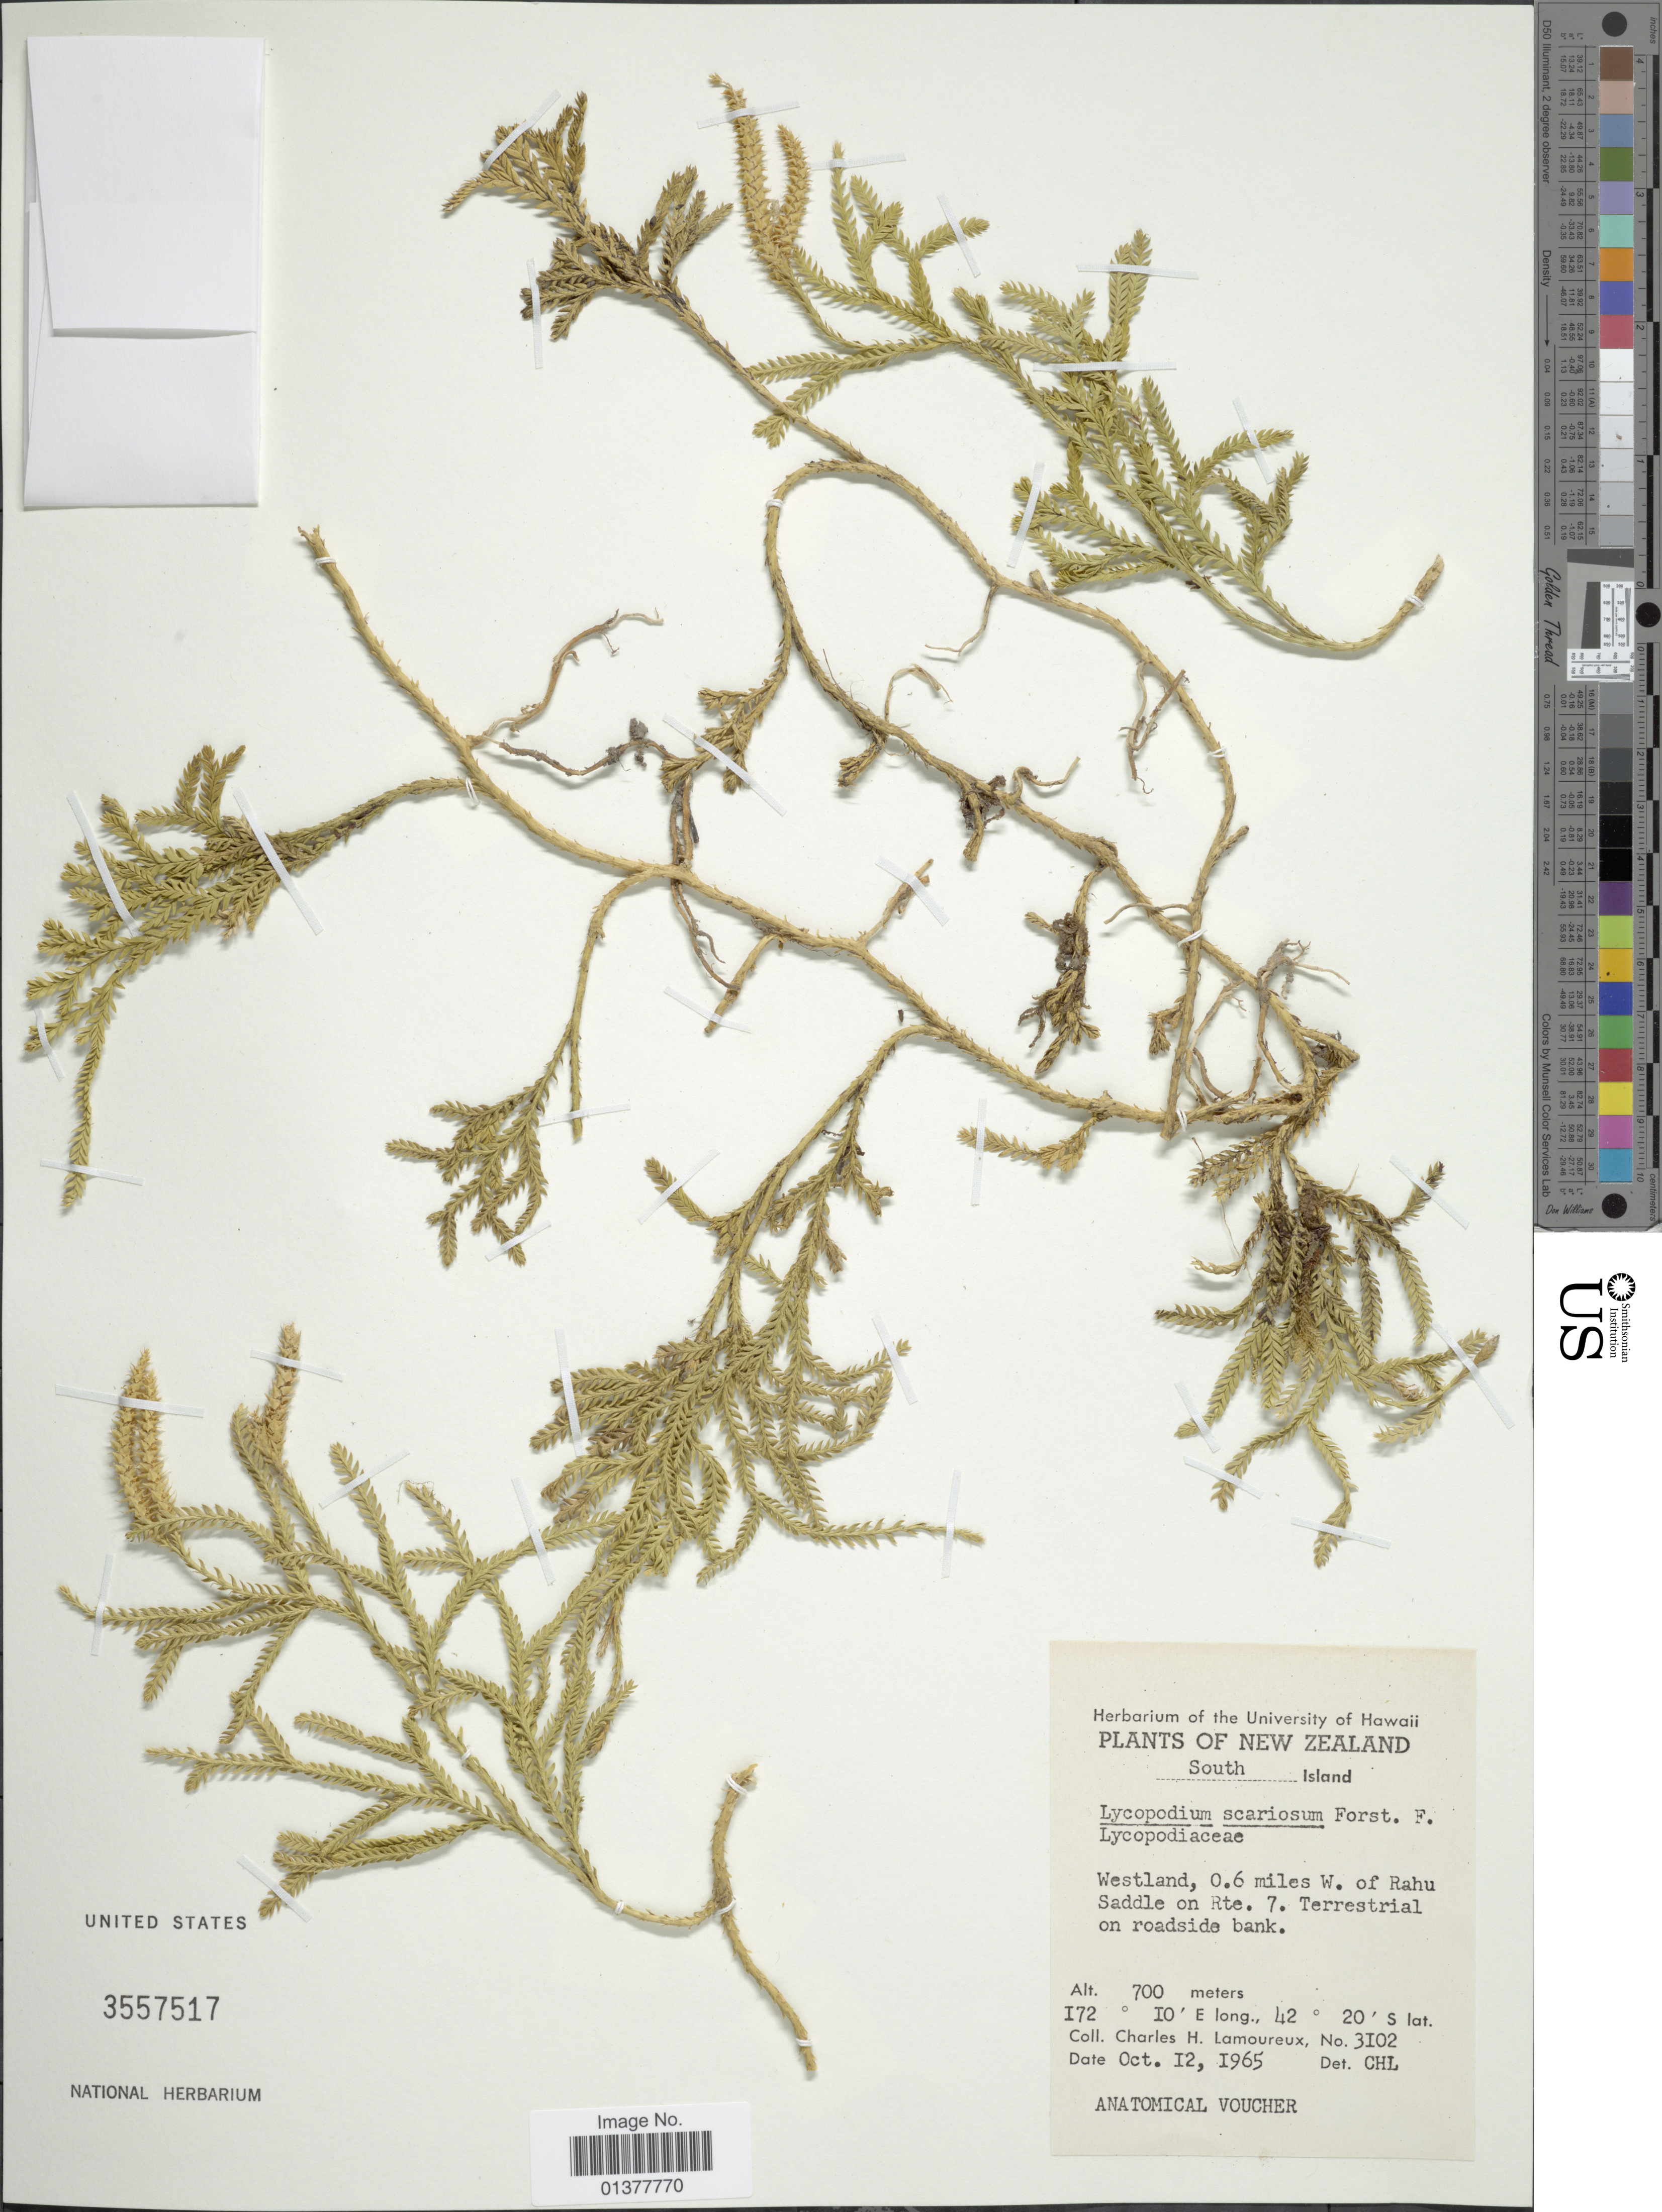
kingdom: Plantae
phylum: Tracheophyta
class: Lycopodiopsida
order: Lycopodiales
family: Lycopodiaceae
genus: Diphasium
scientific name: Diphasium scariosum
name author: (G. Forst.) Rothm.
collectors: C. H. Lamoureux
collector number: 3102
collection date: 1965-10-12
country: New Zealand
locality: South Island, Westland, 0.6 miles W. of Rahu Saddle on Rte. 7, Terrestrial on roadside bank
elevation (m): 700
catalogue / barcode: US 3557517